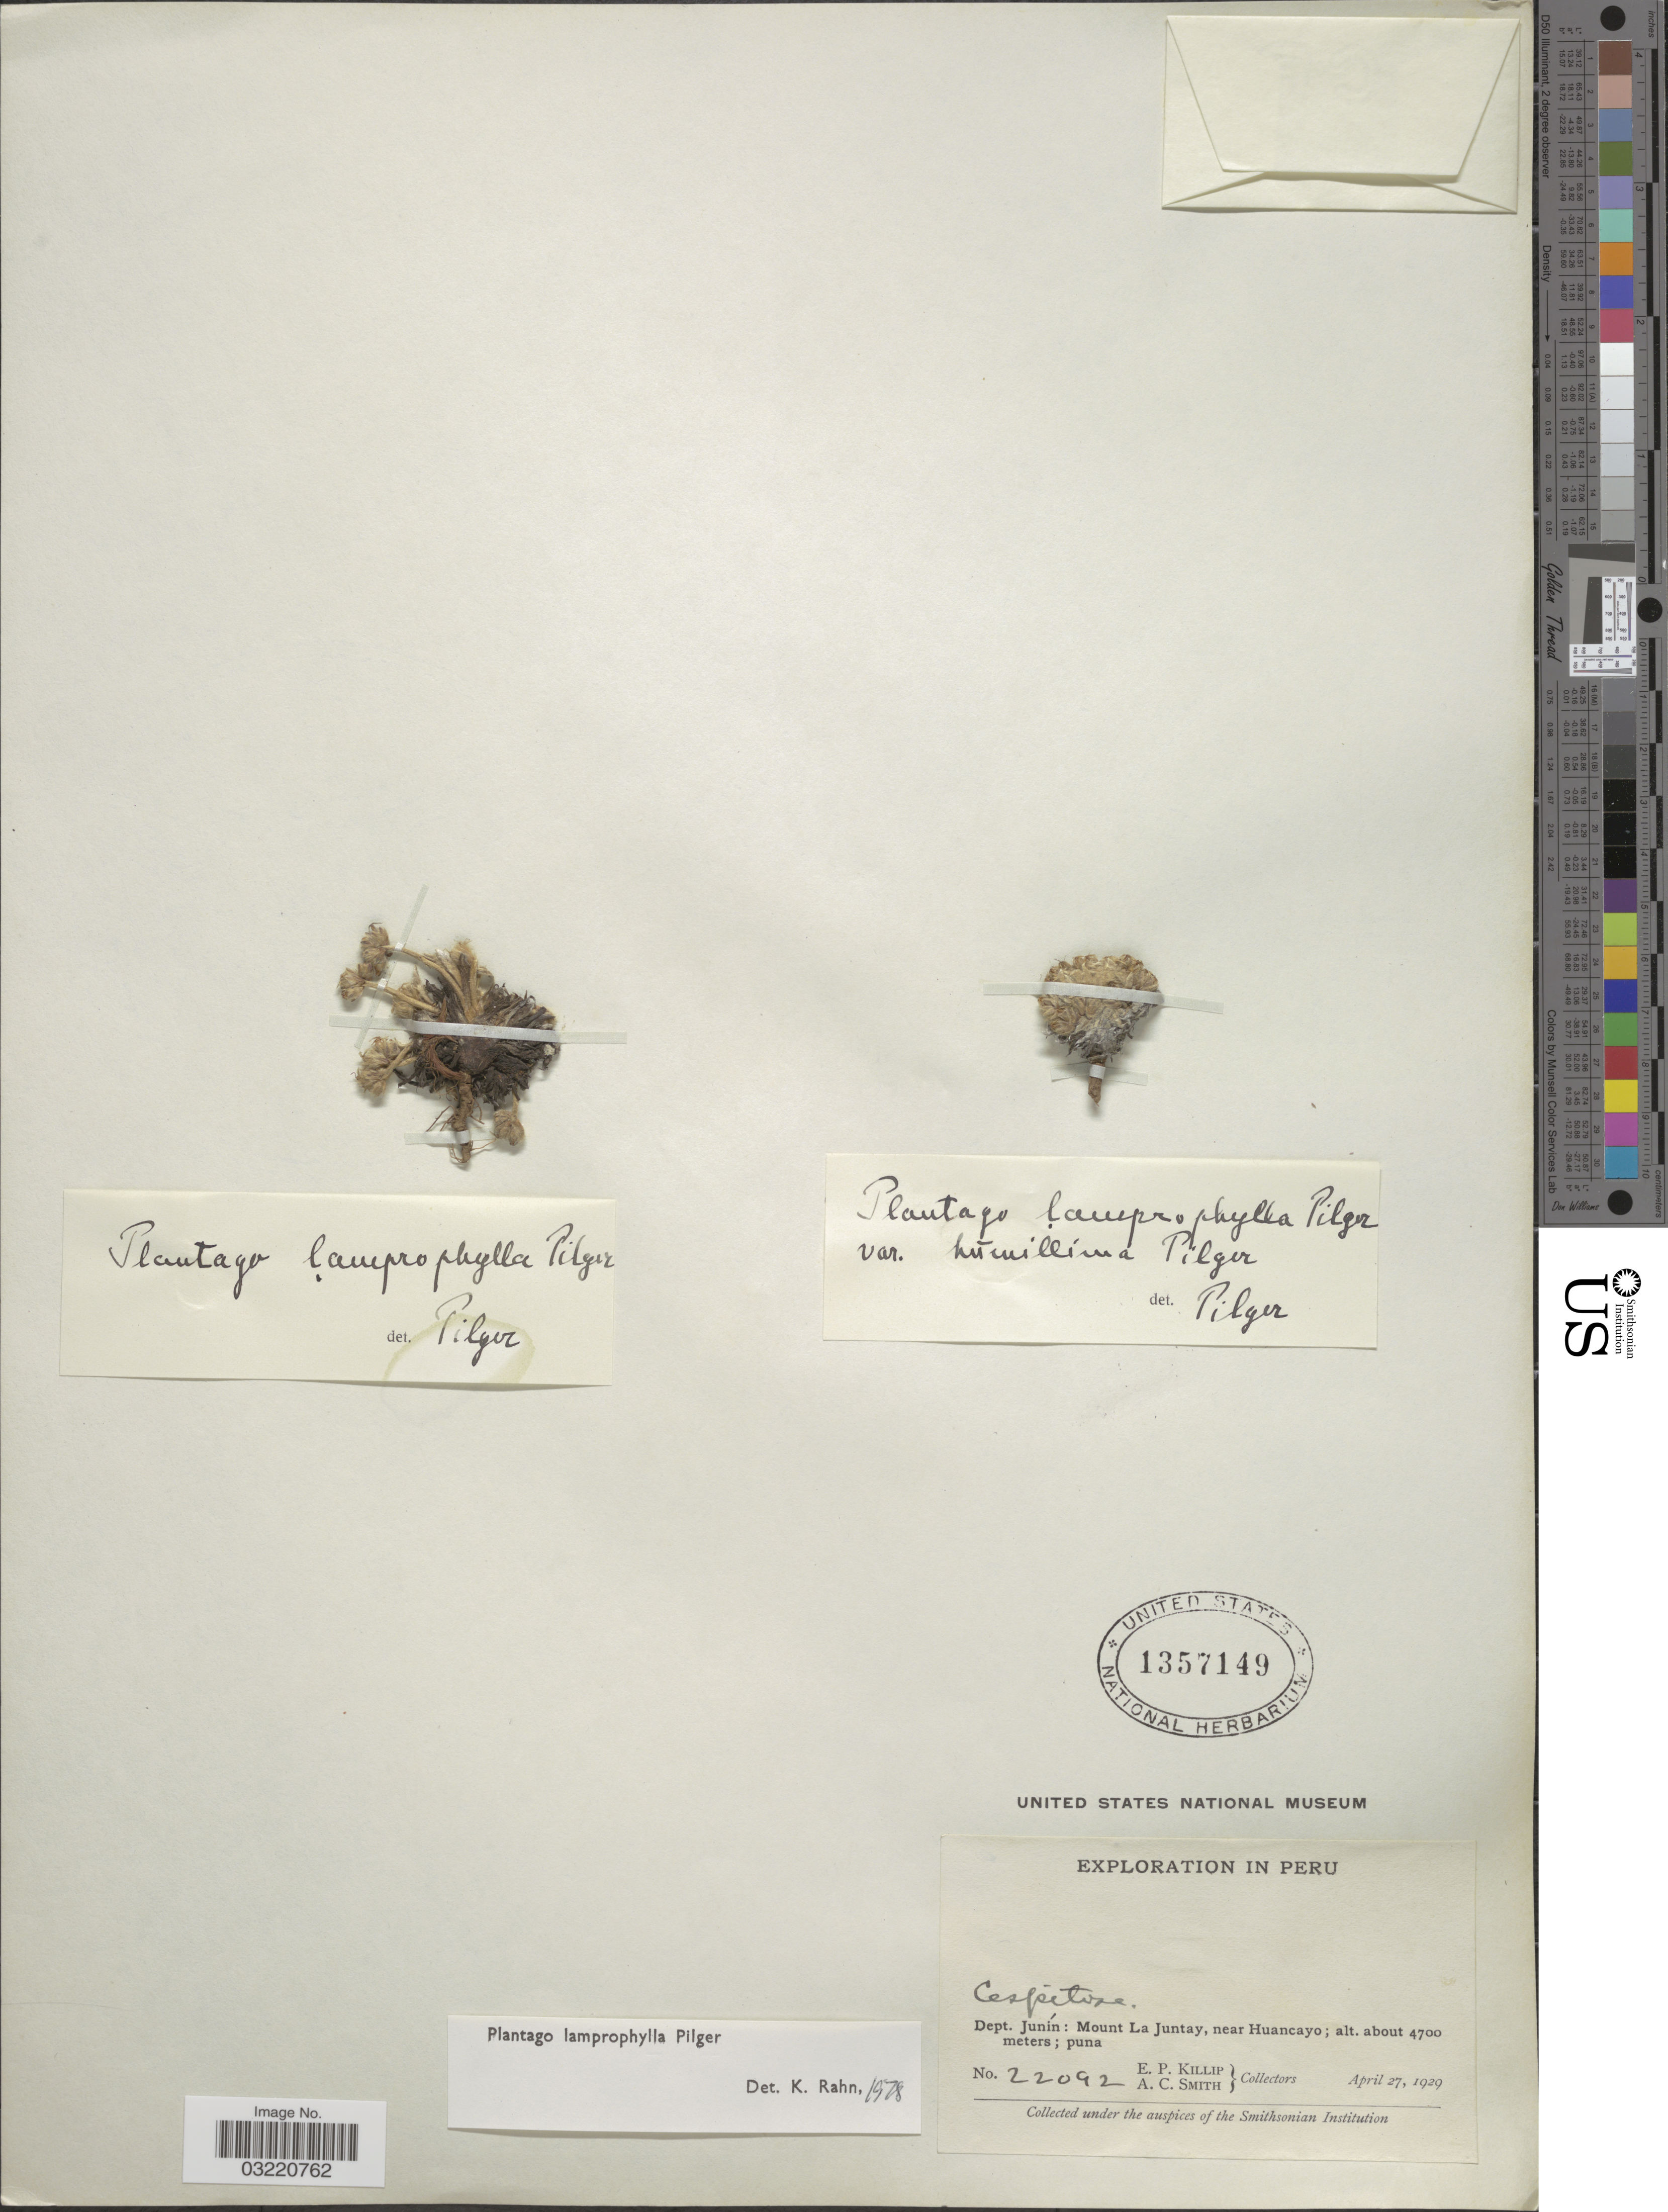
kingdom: Plantae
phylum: Tracheophyta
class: Magnoliopsida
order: Lamiales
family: Plantaginaceae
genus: Plantago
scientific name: Plantago lamprophylla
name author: Pilg.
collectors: E. P. Killip & A. C. Smith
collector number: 22092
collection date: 1929-04-27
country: Peru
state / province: Junín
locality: Dept. Junín: Mount La Juntay, near Huancayo.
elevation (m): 4700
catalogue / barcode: US 1357149